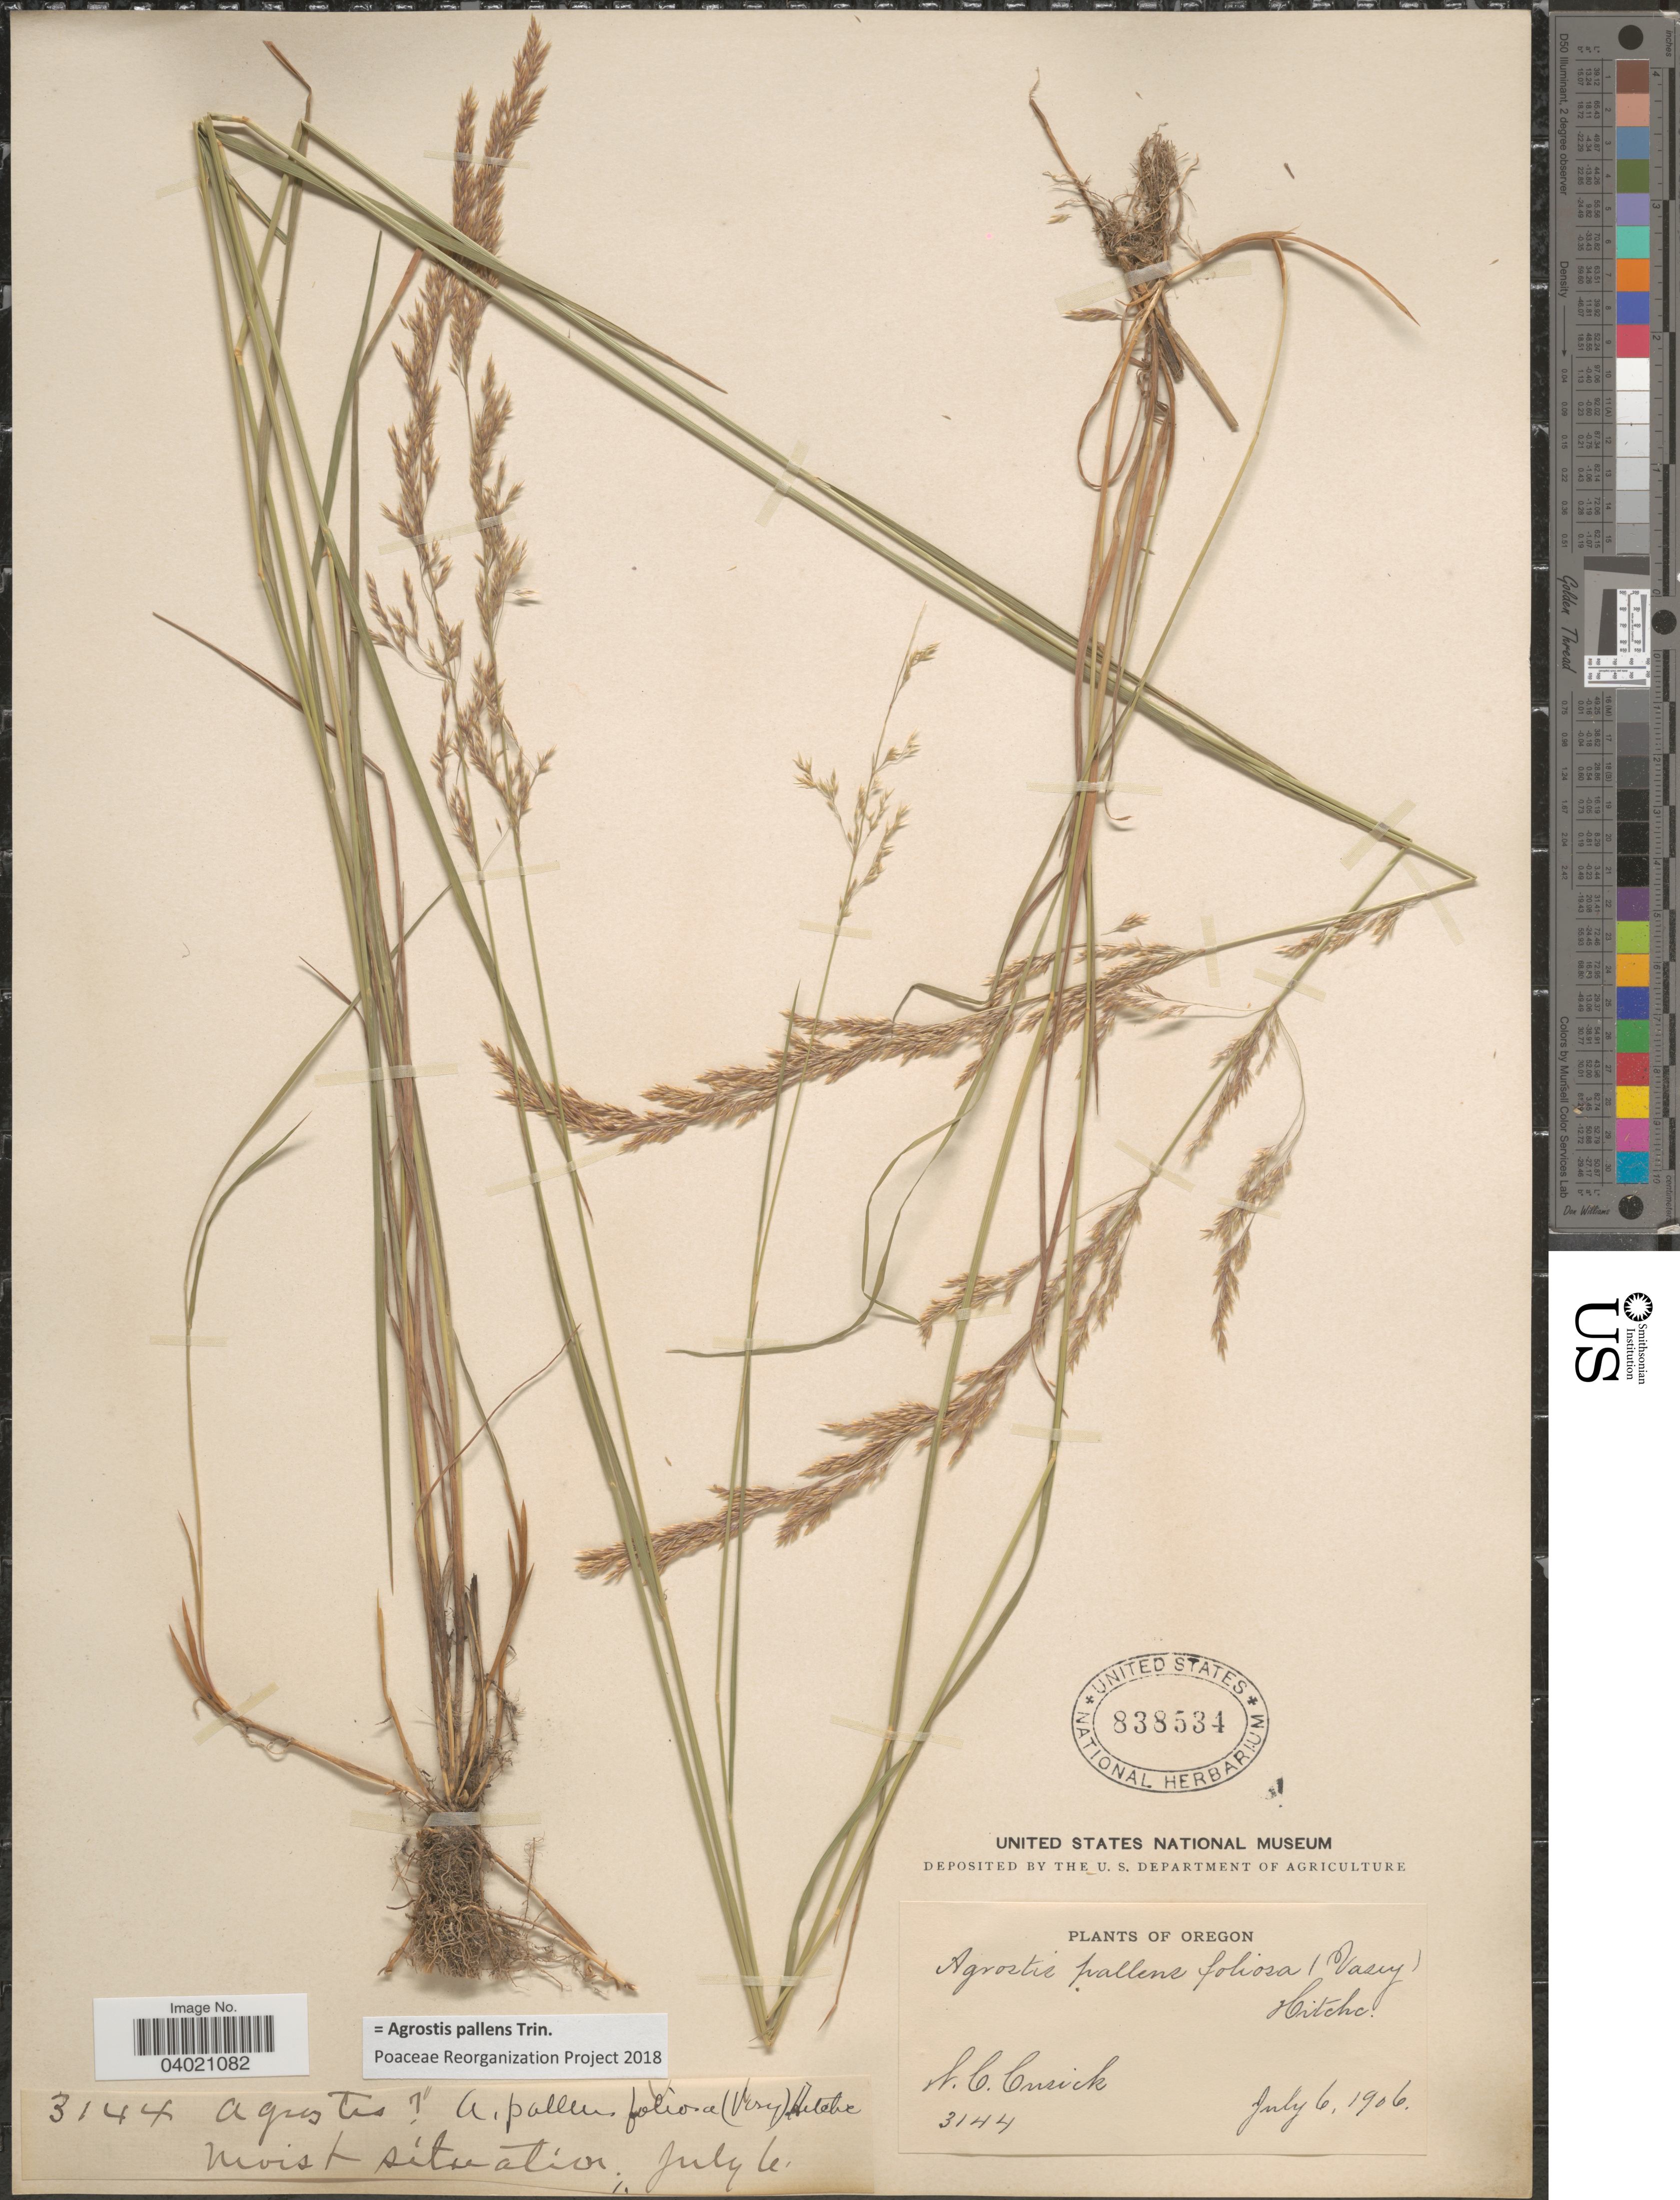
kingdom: Plantae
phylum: Tracheophyta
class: Liliopsida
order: Poales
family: Poaceae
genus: Agrostis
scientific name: Agrostis pallens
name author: Trin.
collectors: W. C. Cusick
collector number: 3144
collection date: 1906-07-06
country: United States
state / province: Oregon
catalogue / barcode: US 838534